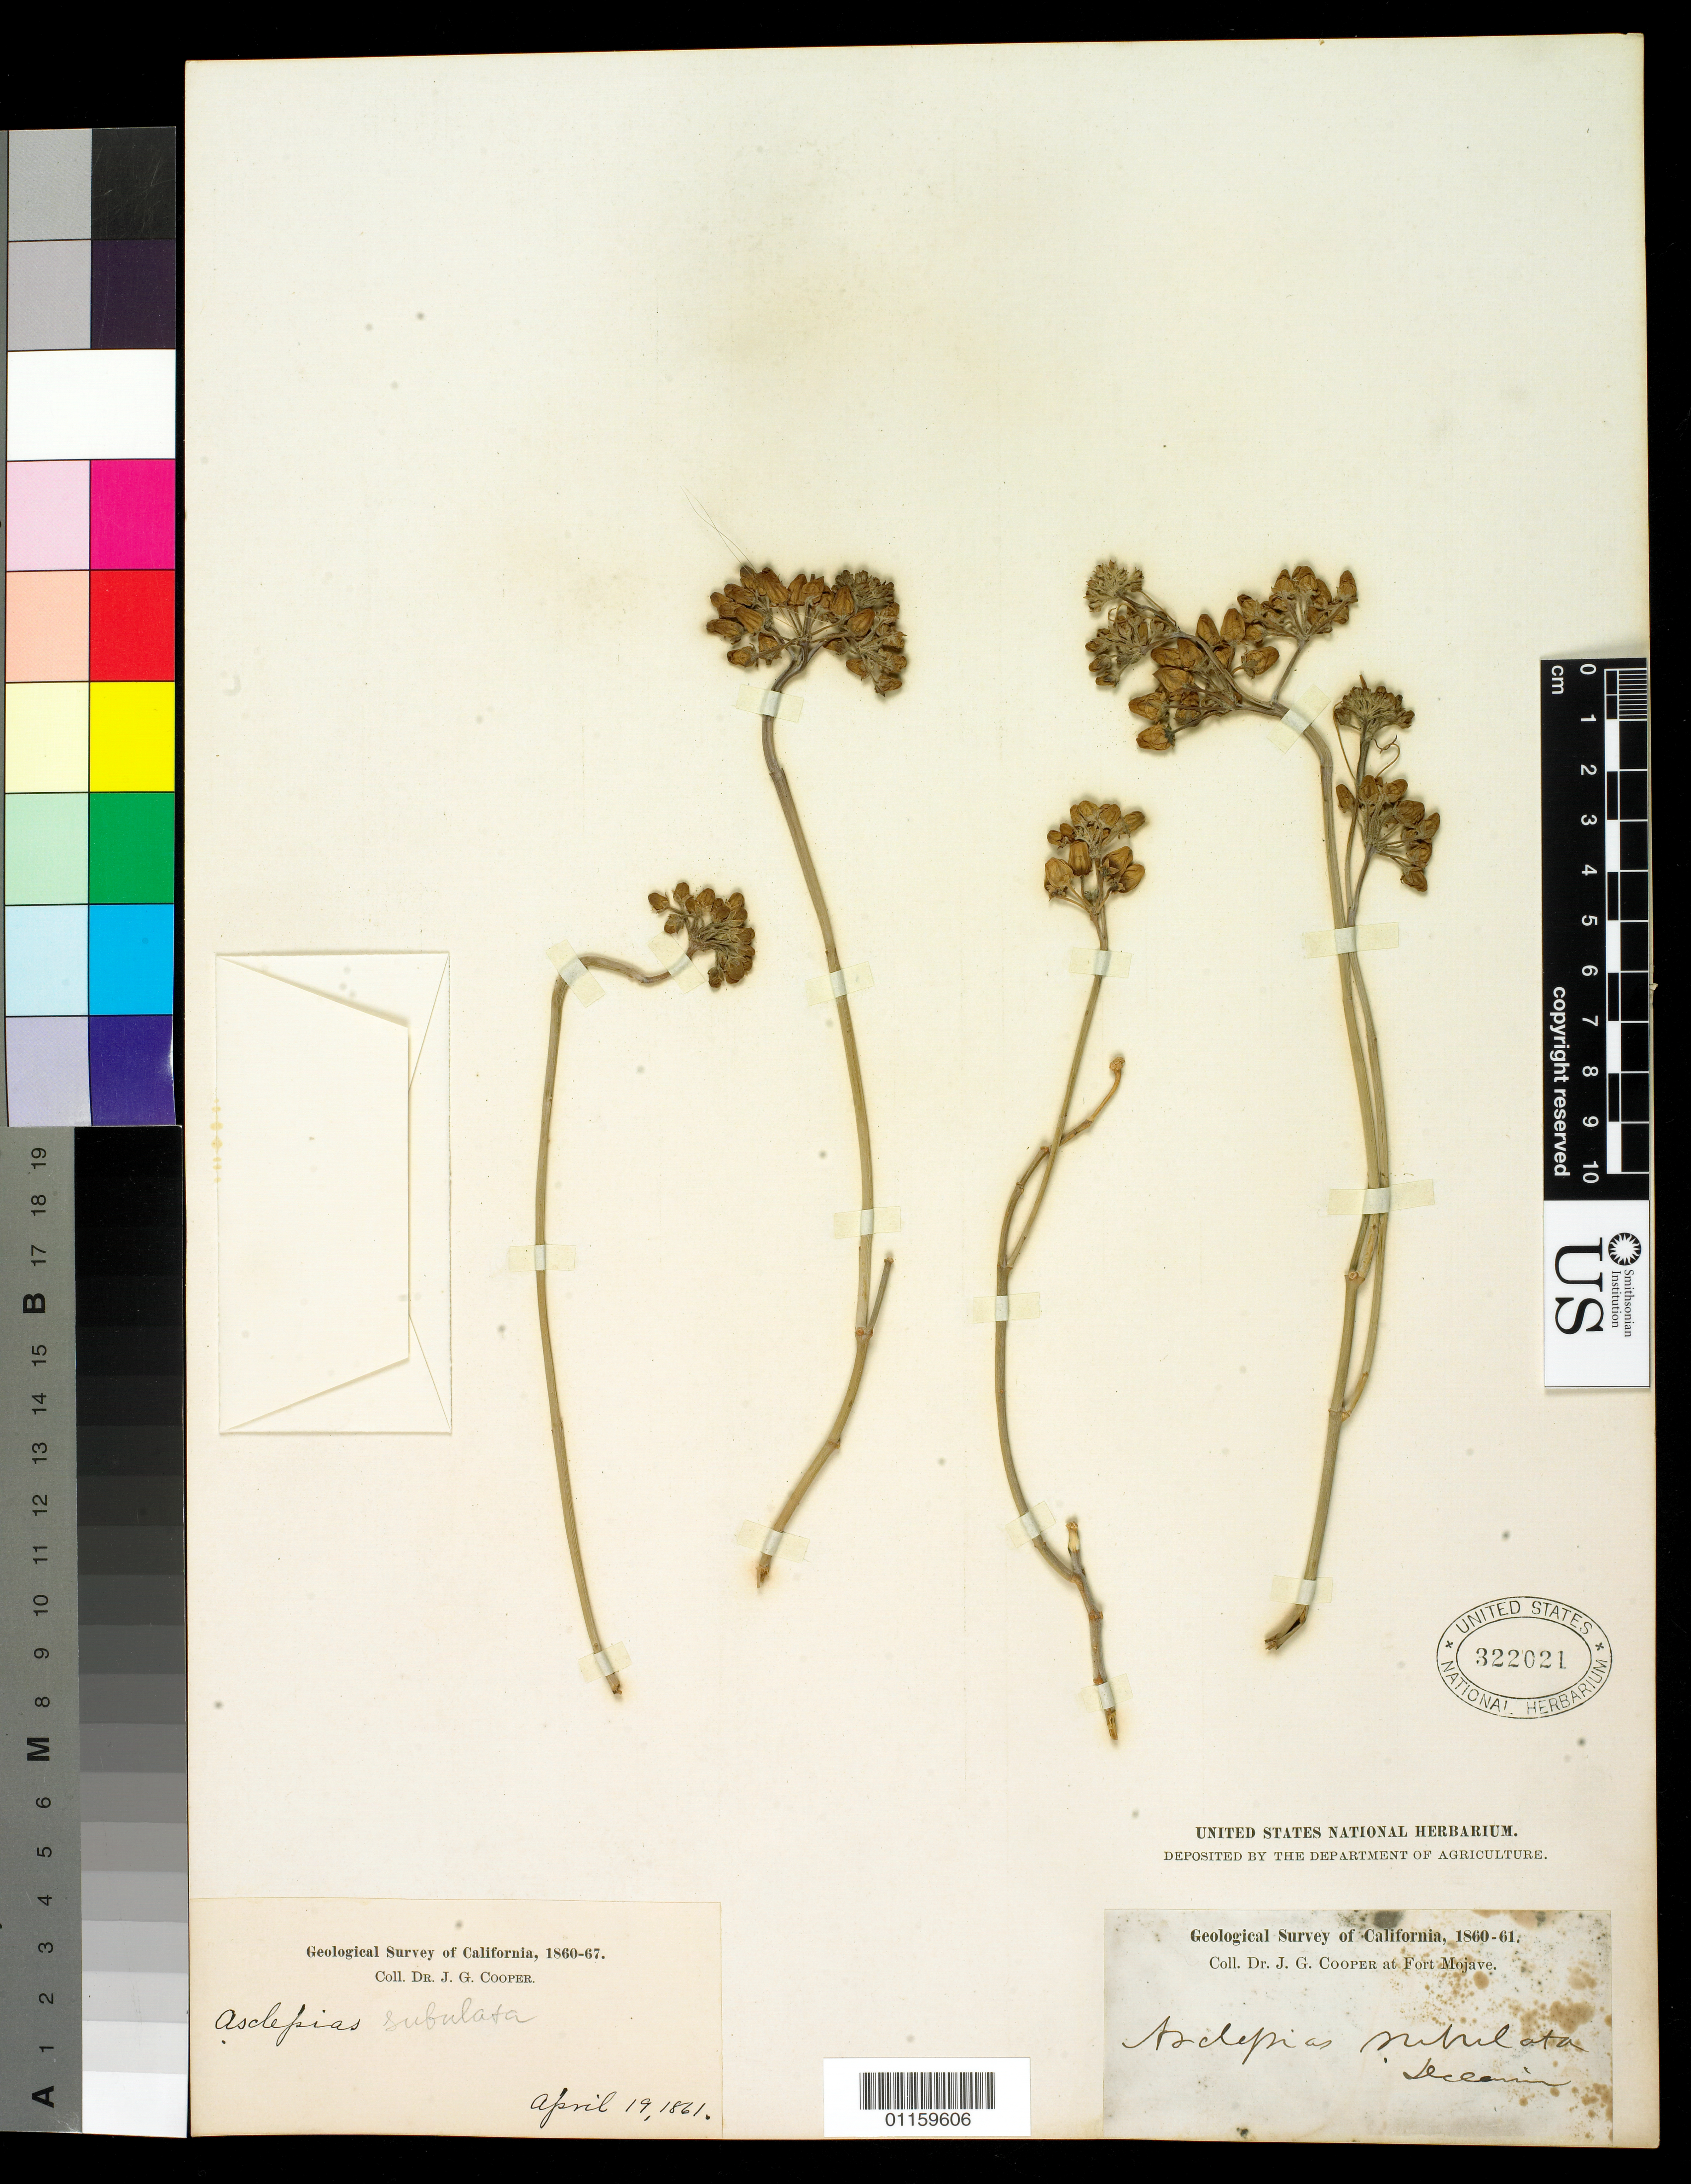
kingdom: Plantae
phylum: Tracheophyta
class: Magnoliopsida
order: Gentianales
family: Apocynaceae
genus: Asclepias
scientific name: Asclepias subulata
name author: Decne.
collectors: J. G. Cooper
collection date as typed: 19 Apr 1961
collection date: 1961-04-19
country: United States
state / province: California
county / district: San Bernardino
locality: Fort Mojave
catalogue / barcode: US 322021